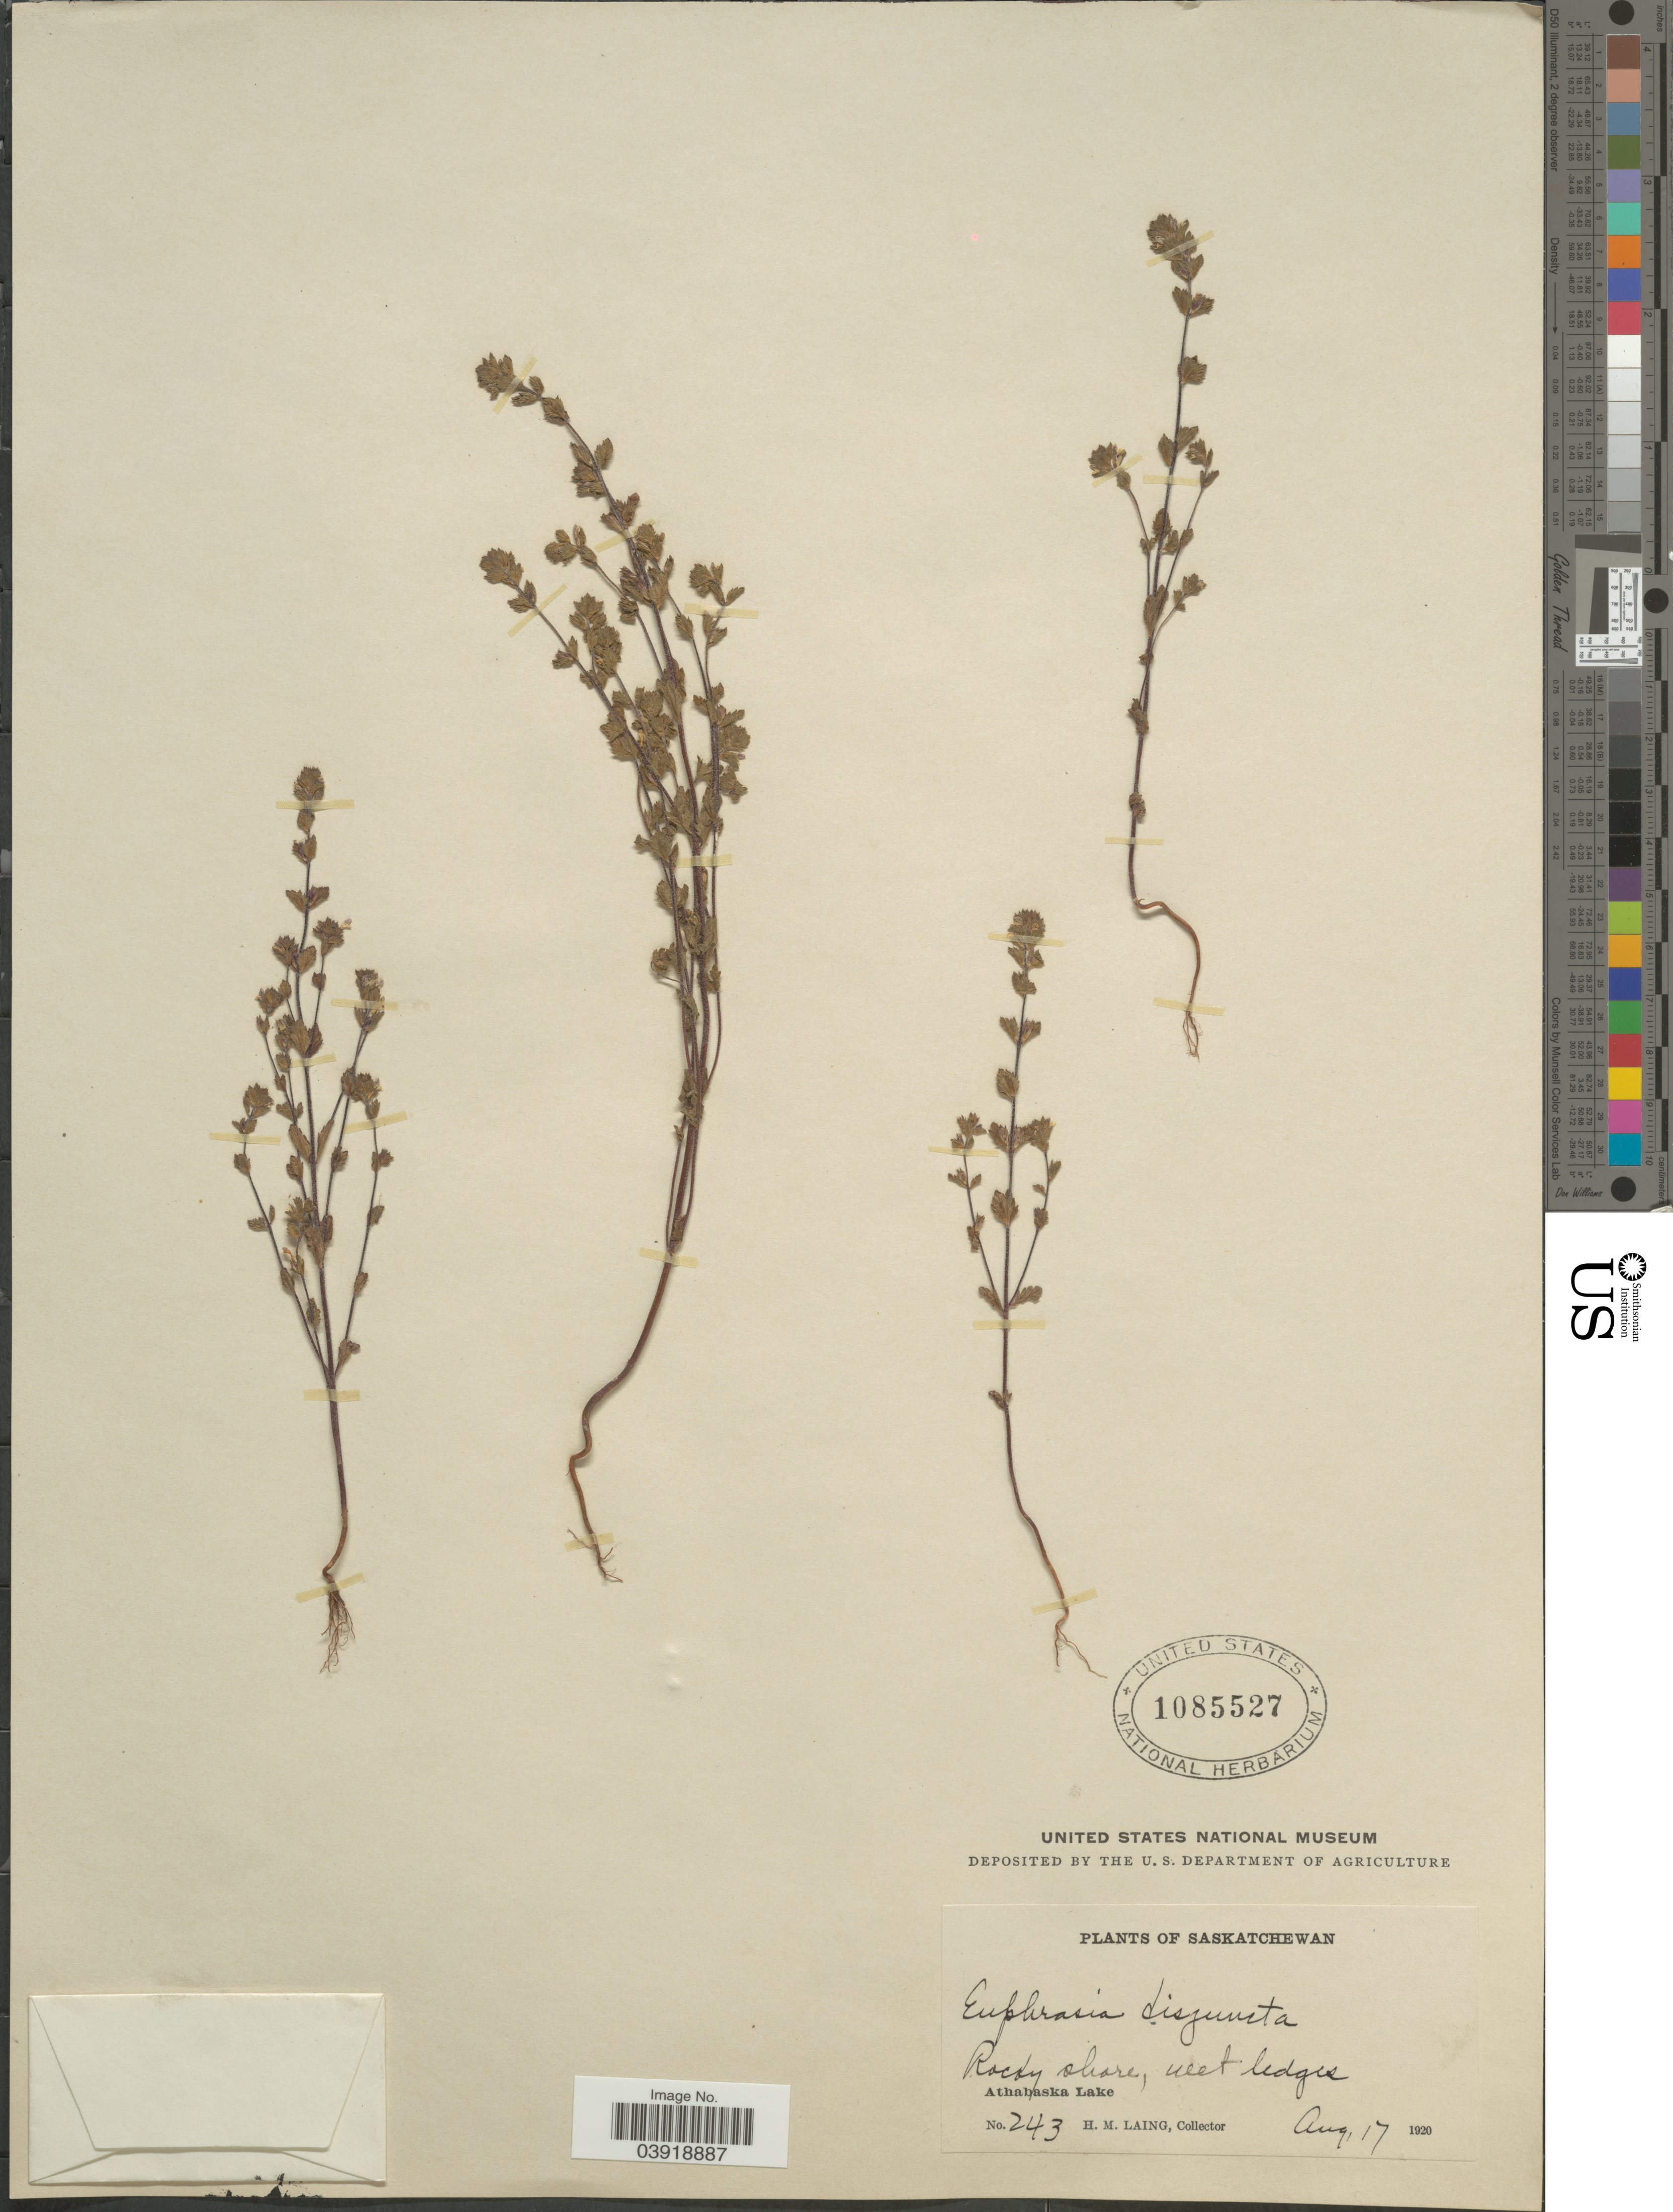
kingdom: Plantae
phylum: Tracheophyta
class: Magnoliopsida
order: Lamiales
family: Orobanchaceae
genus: Euphrasia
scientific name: Euphrasia disjuncta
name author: Fernald & Wiegand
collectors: H. Laing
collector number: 243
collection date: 1920-08-17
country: Canada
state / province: Saskatchewan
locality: Athabaska Lake.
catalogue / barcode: US 1085527